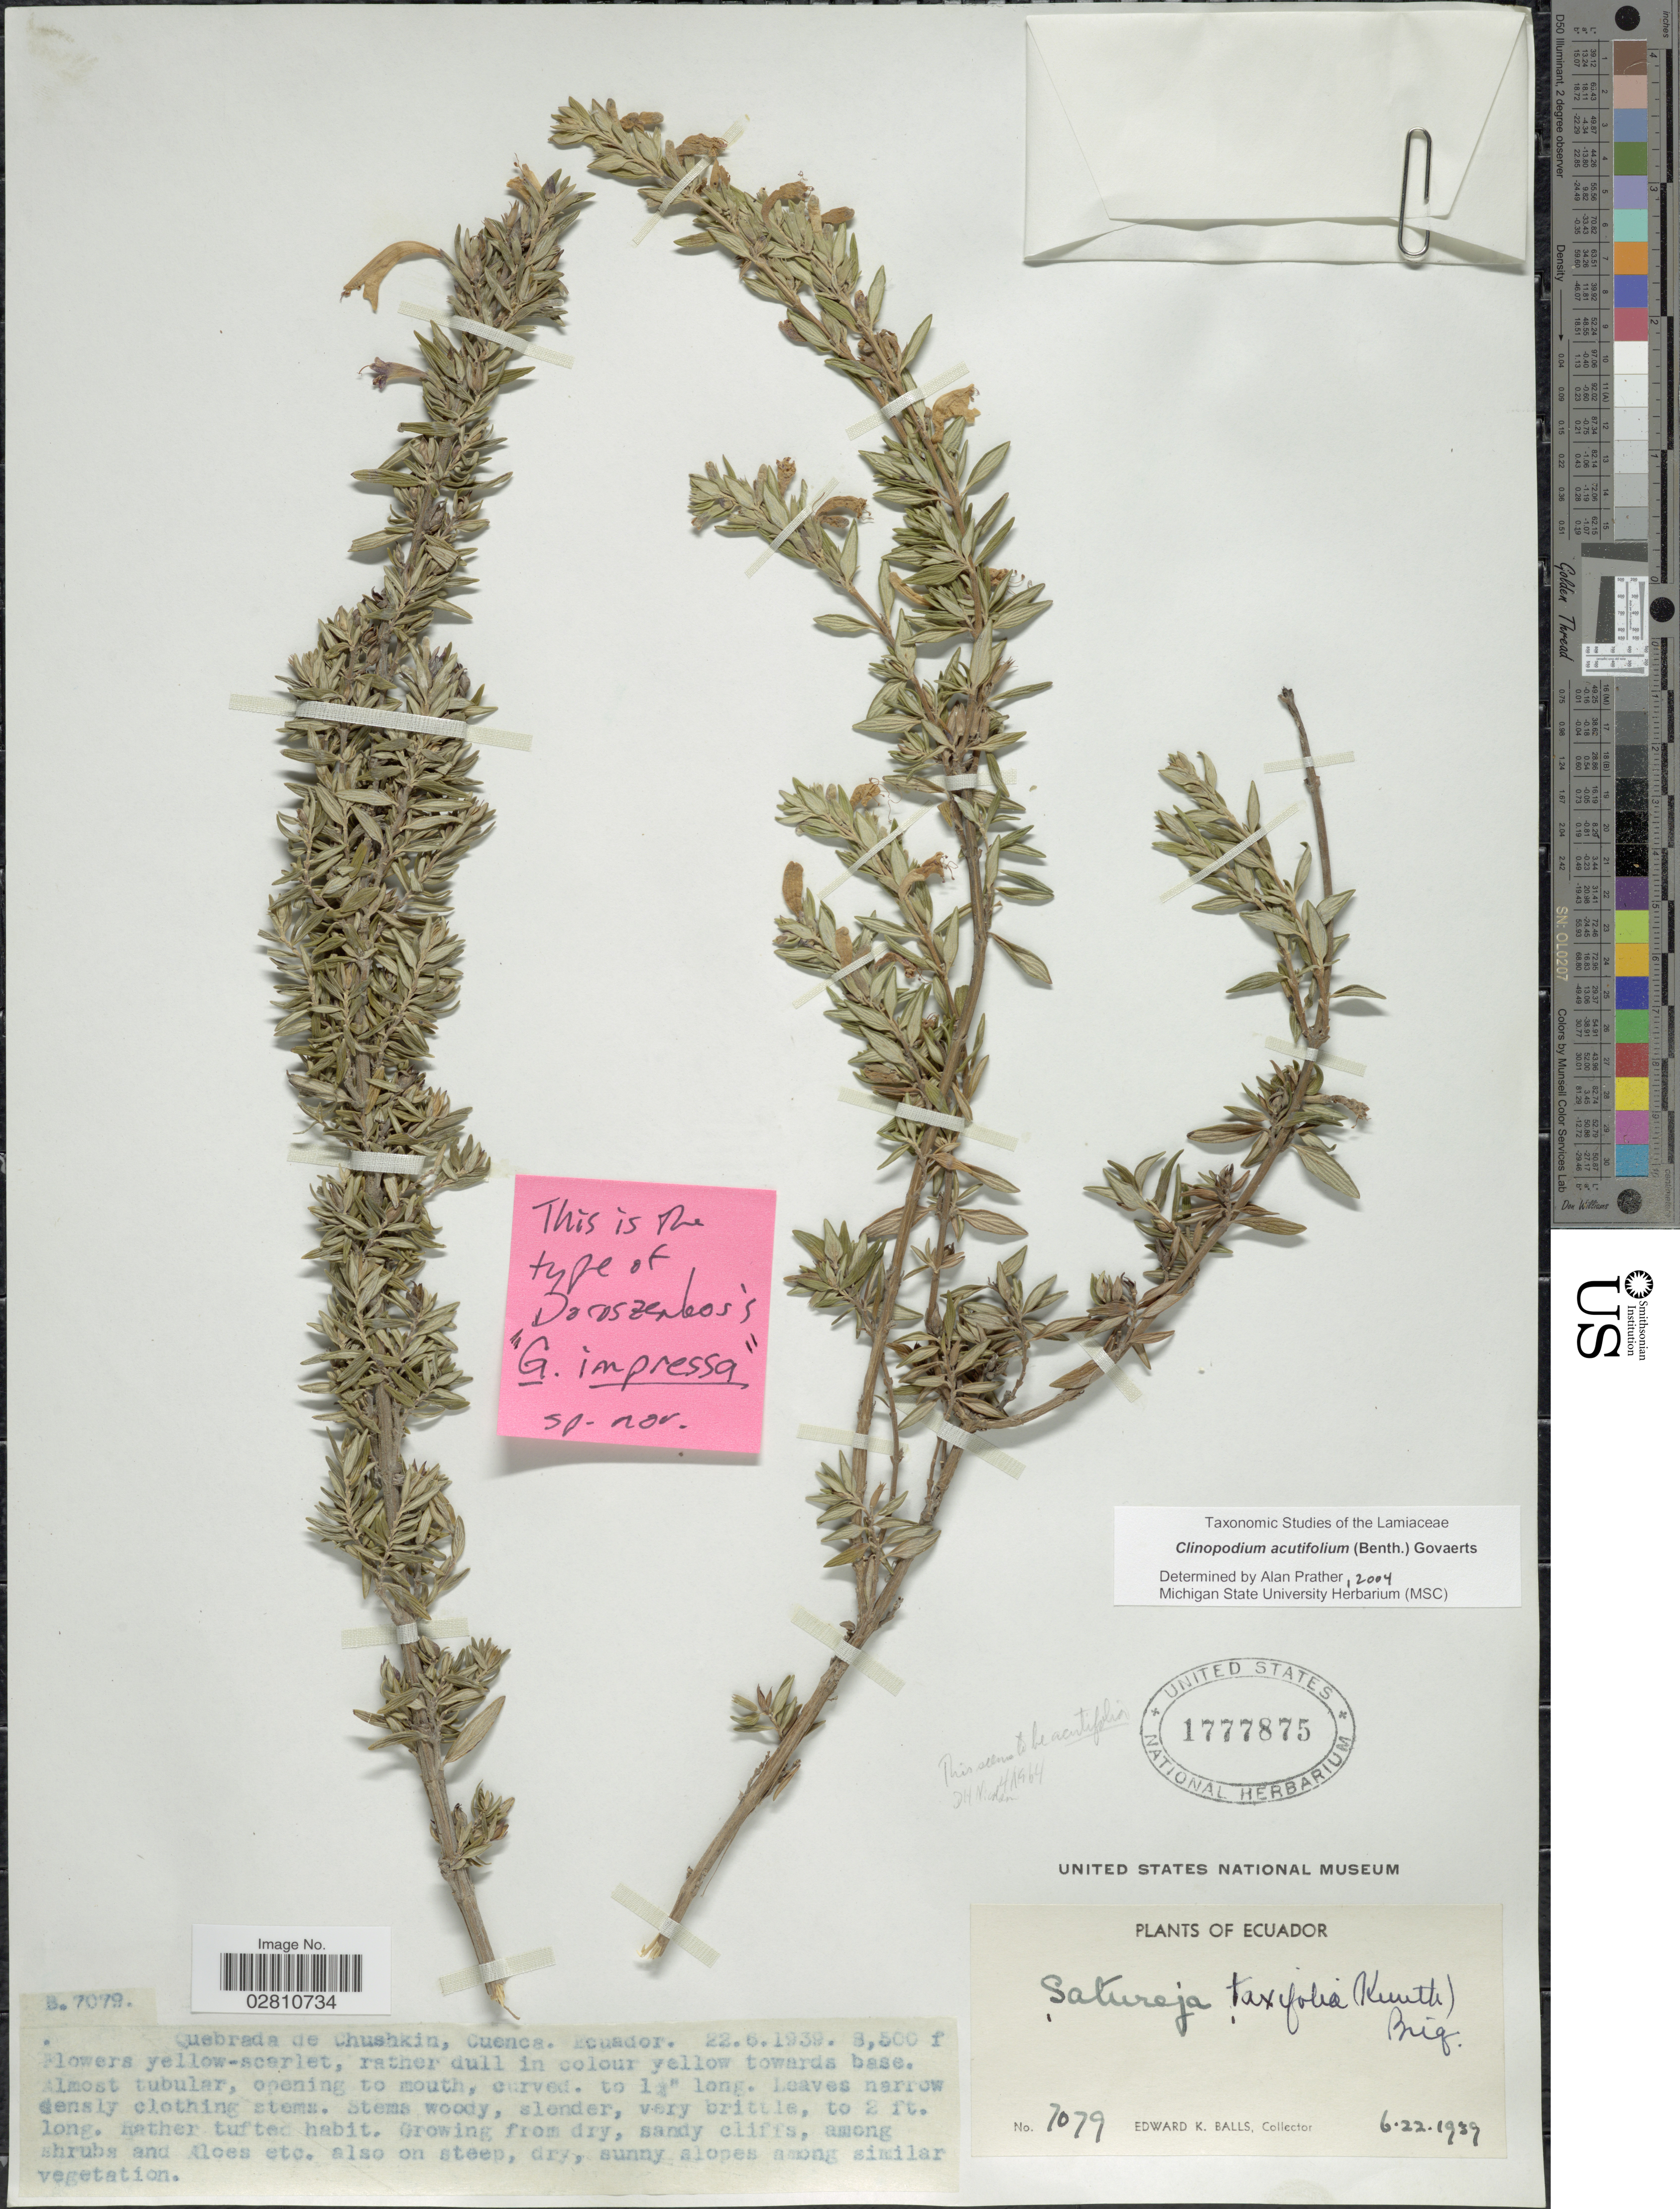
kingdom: Plantae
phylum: Tracheophyta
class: Magnoliopsida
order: Lamiales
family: Lamiaceae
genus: Clinopodium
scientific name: Clinopodium acutifolium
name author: (Benth.) Govaerts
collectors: E. K. Balls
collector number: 7079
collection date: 1939-06-22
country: Ecuador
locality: Quebrada de Chushkin, Cuenca, Ecuador.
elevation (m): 2591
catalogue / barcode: US 1777875